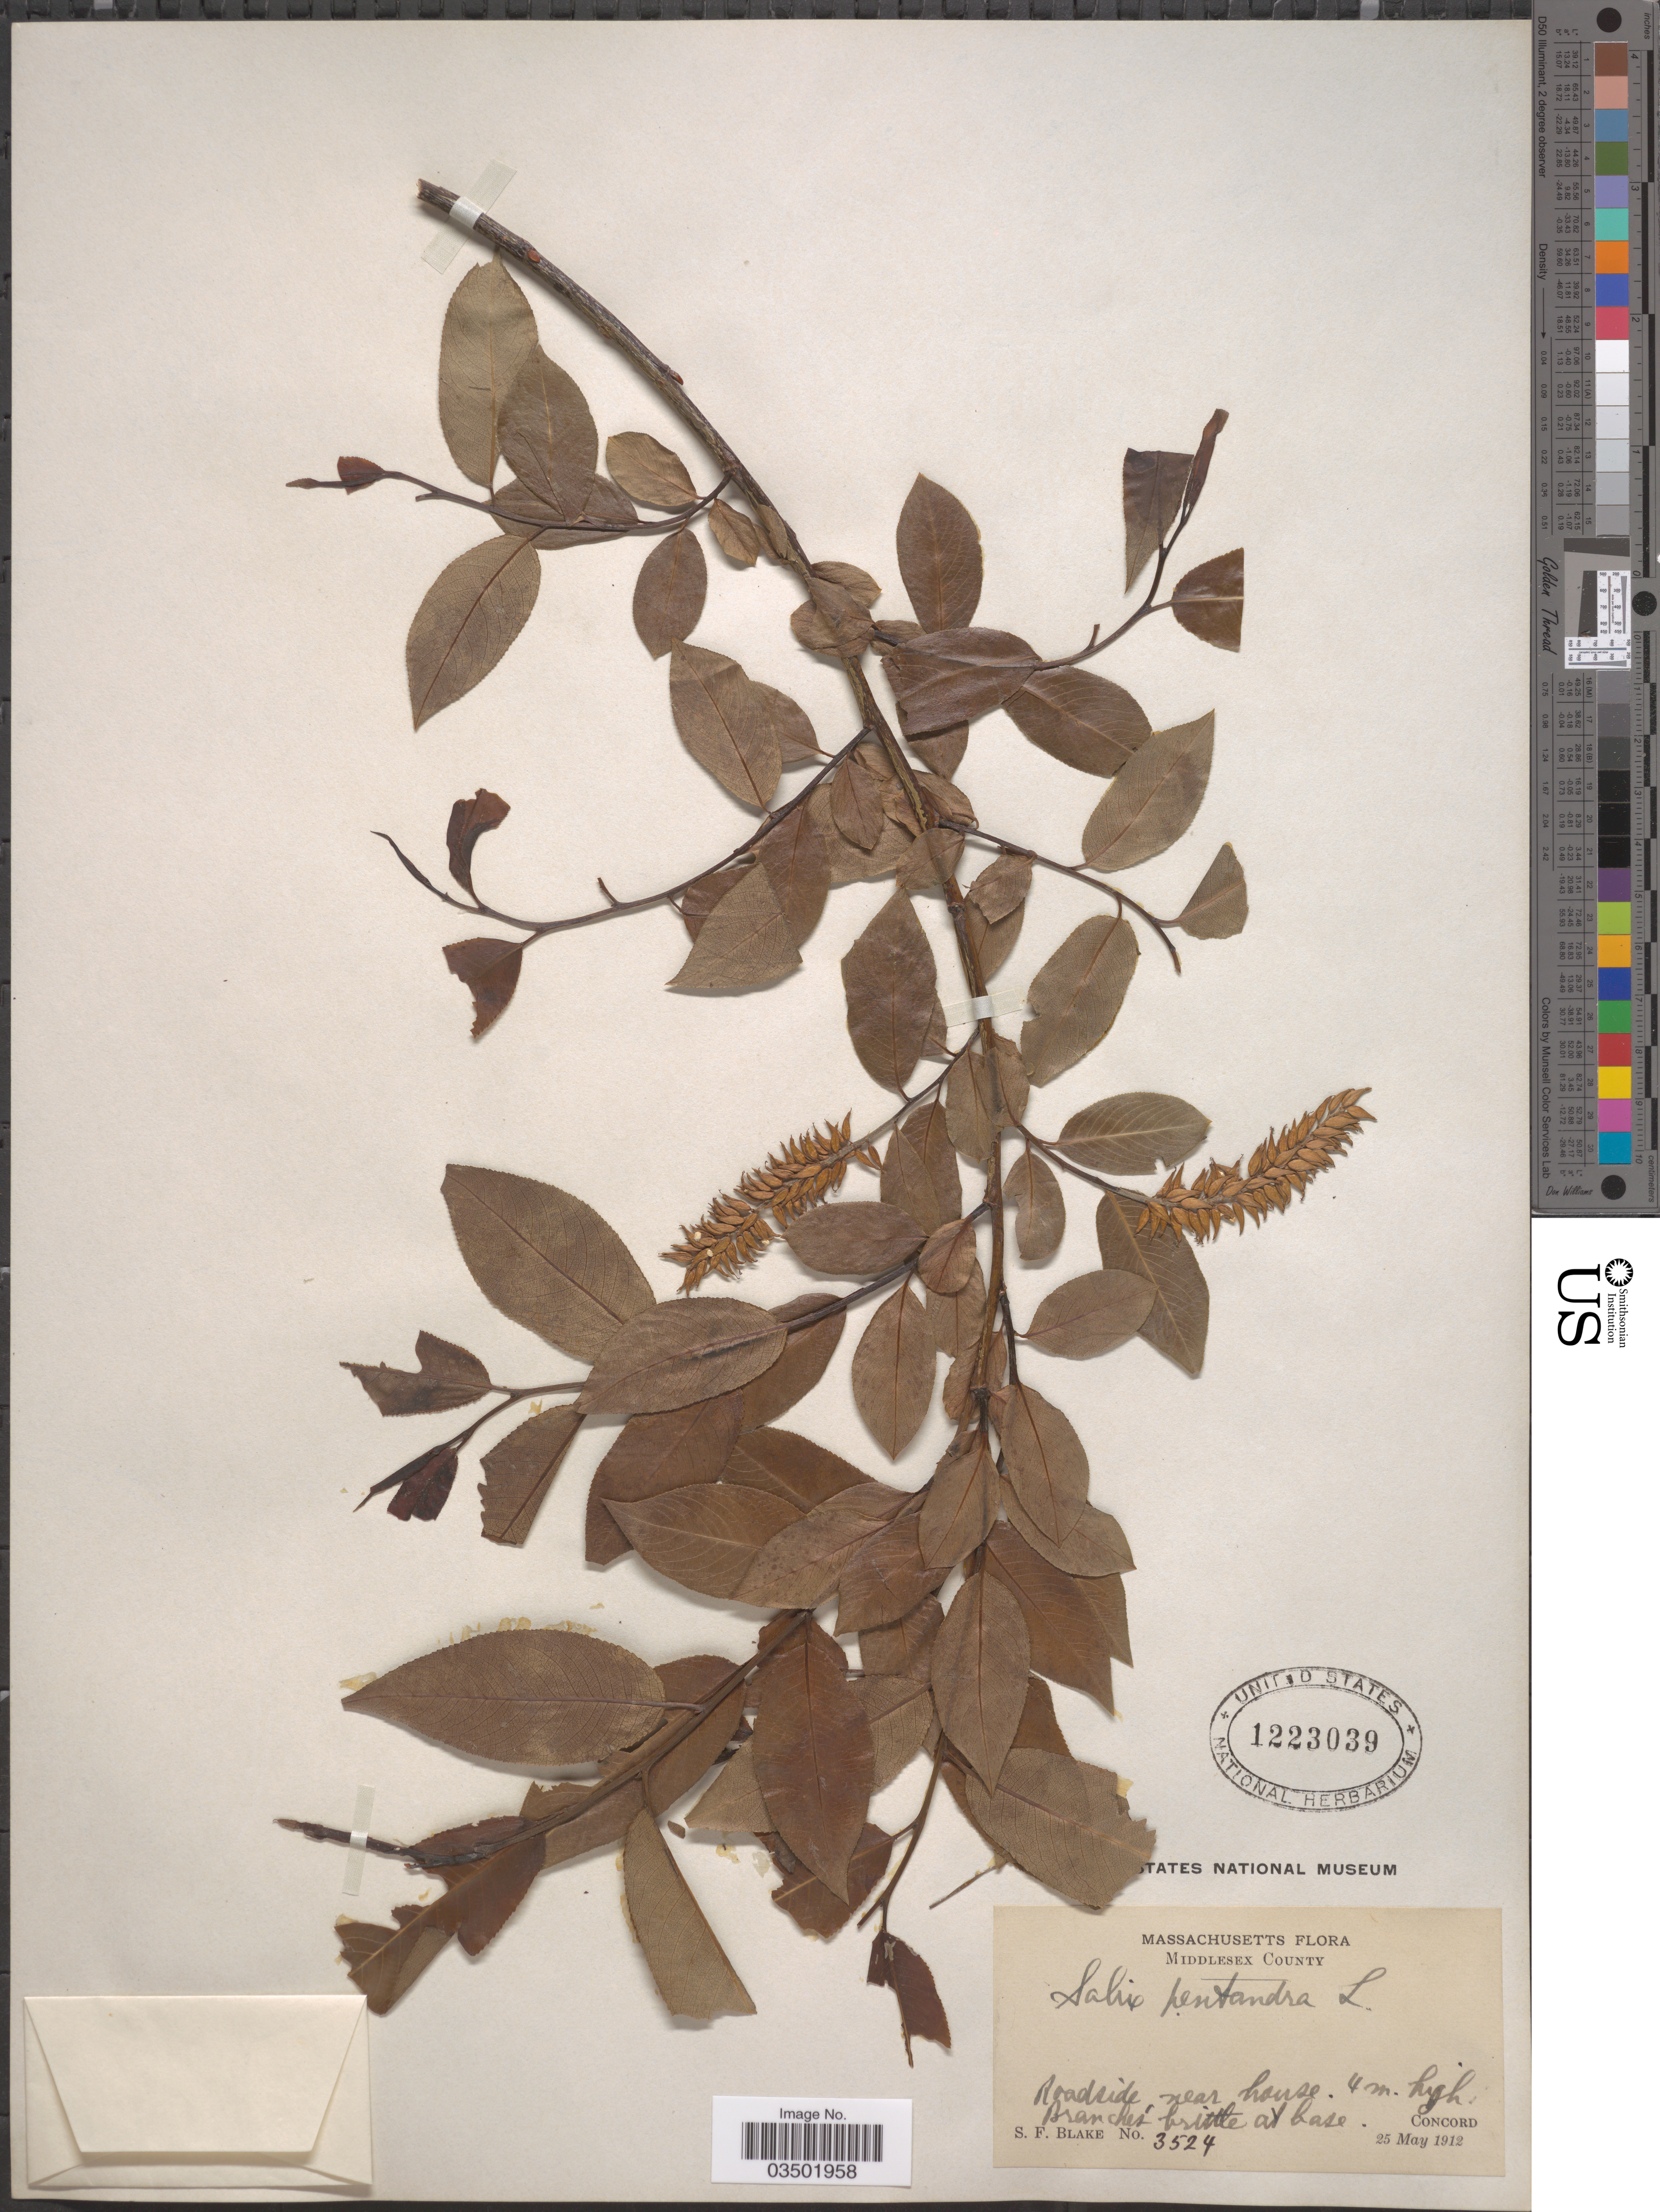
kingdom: Plantae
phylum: Tracheophyta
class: Magnoliopsida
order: Malpighiales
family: Salicaceae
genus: Salix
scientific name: Salix pentandra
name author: L.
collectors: S. Blake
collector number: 3524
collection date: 1912-05-25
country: United States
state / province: Massachusetts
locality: Middlesex County. Roadside near house. Concord.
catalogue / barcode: US 1223039